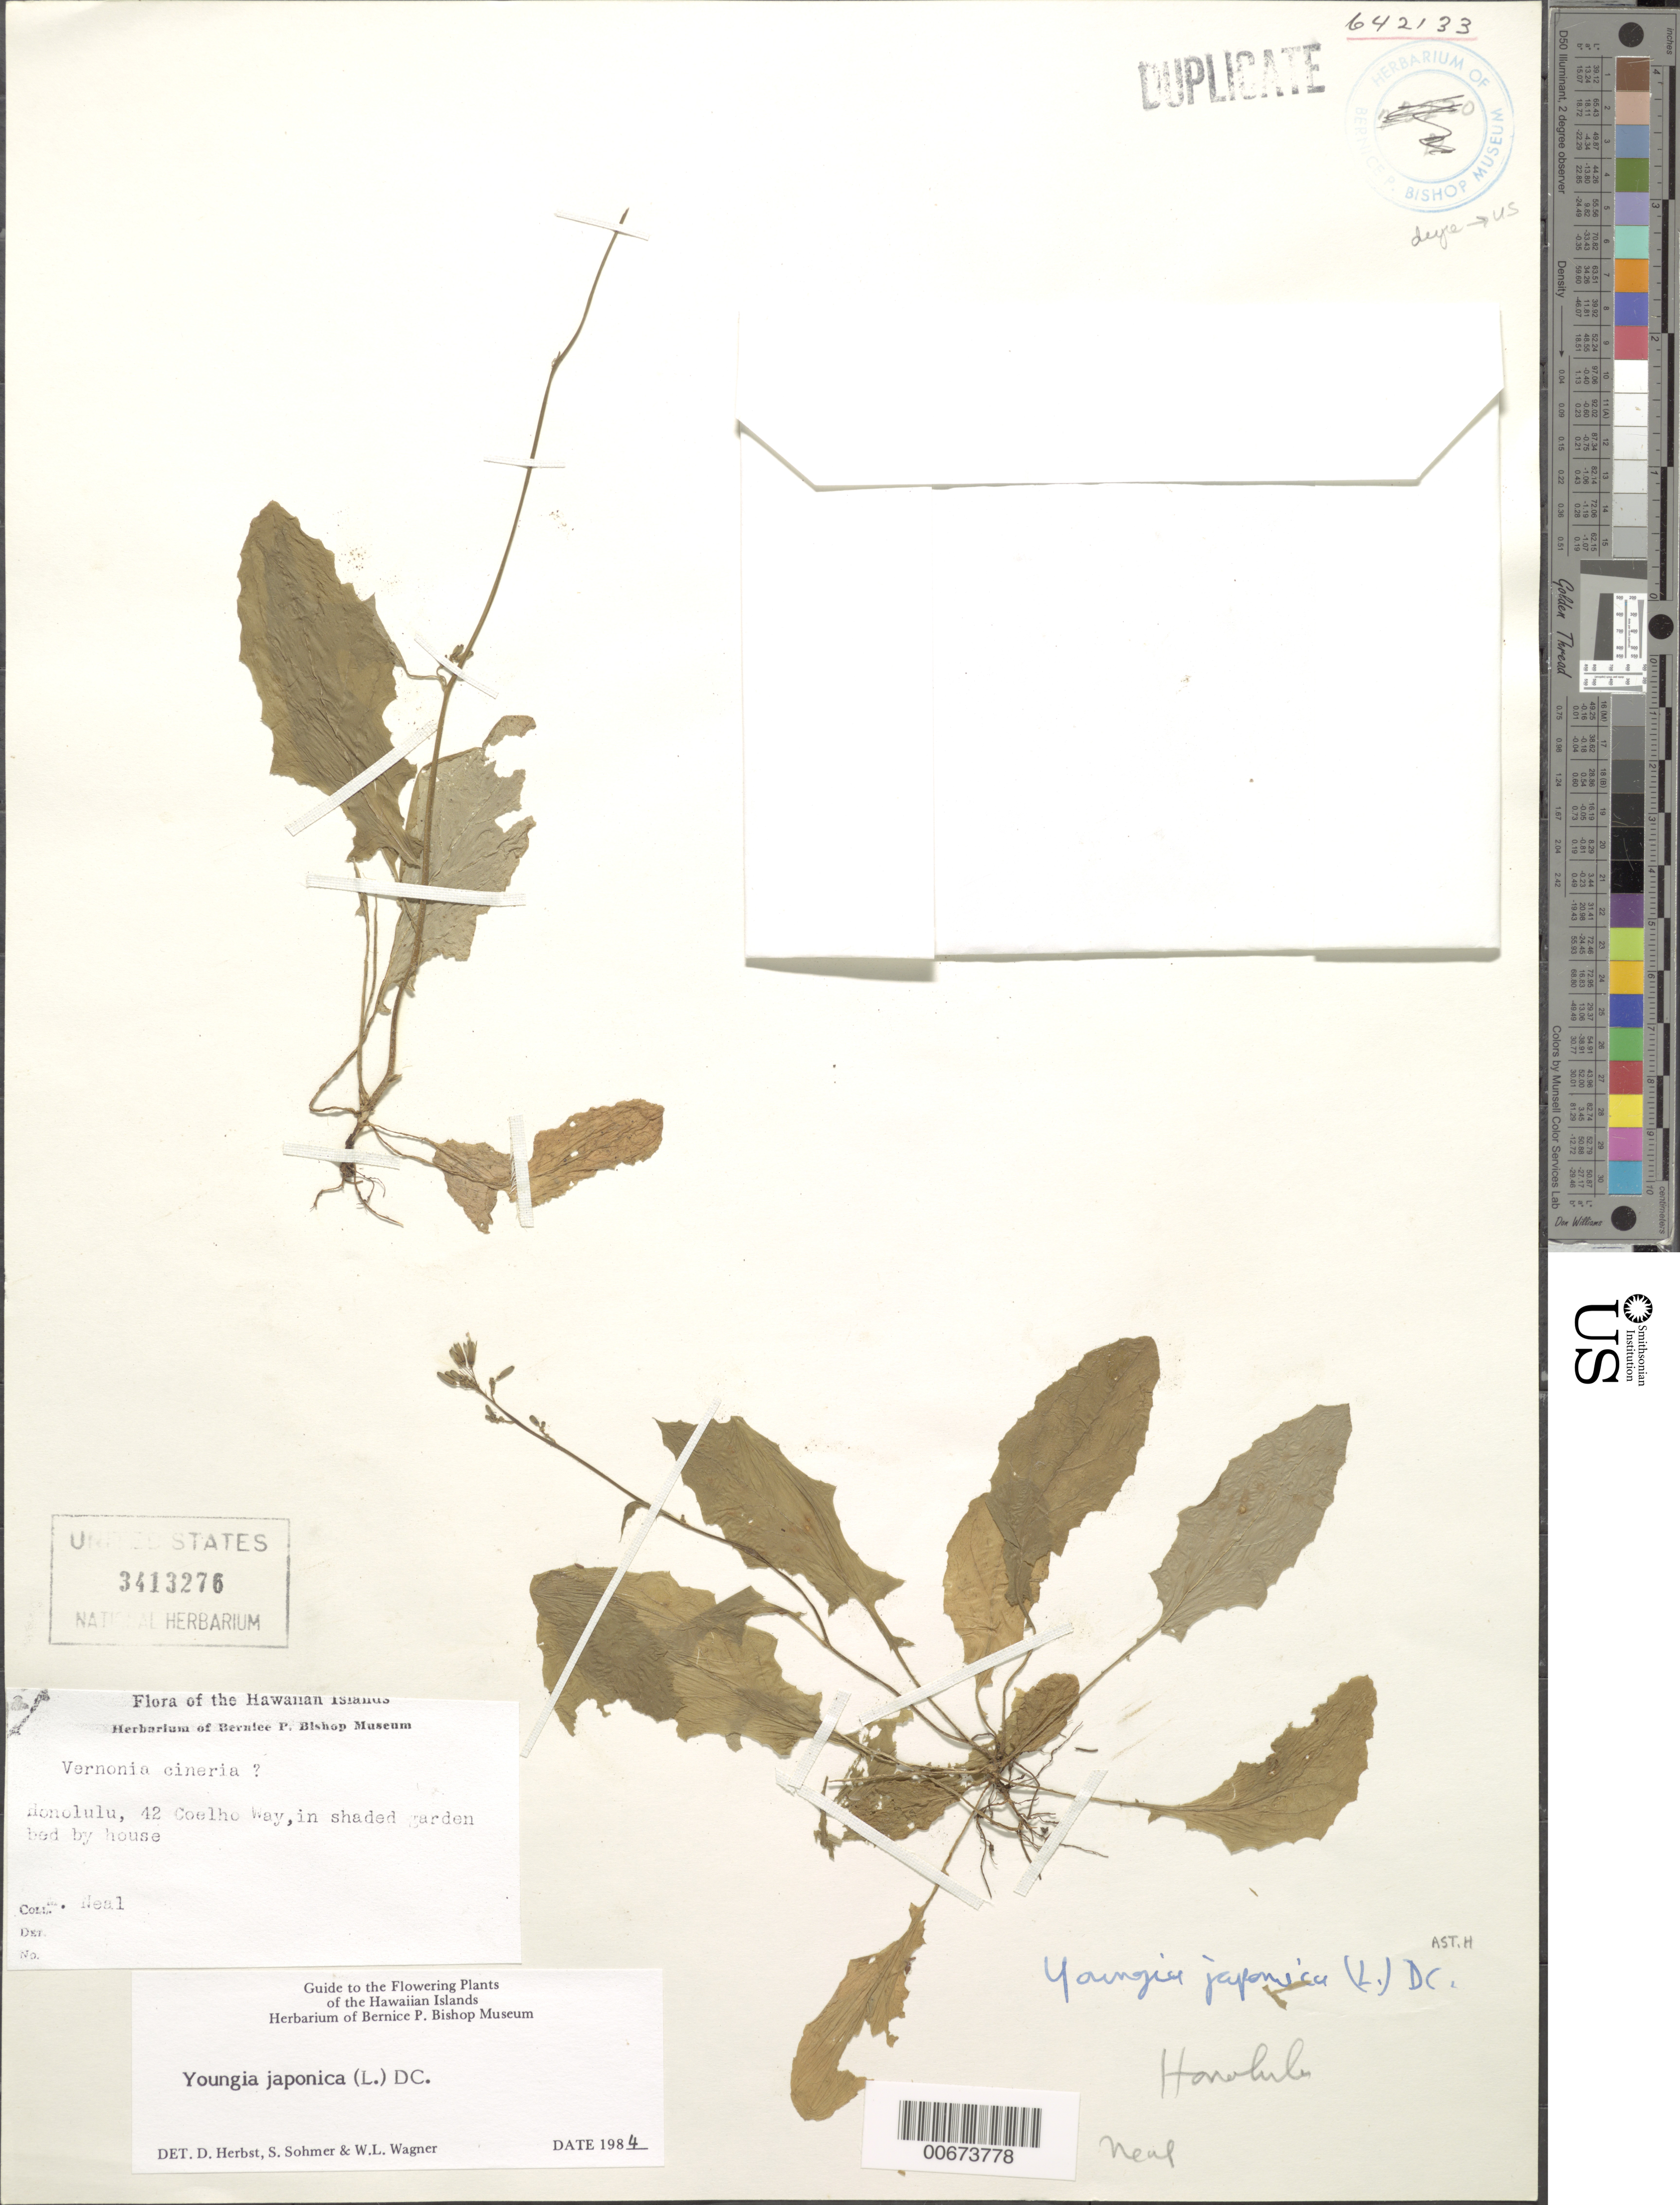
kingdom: Plantae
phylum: Tracheophyta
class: Magnoliopsida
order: Asterales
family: Asteraceae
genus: Youngia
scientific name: Youngia japonica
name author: (L.) DC.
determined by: Herbst, D. R.; Sohmer, S. H.; Wagner, W. L.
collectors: M. Neal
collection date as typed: s.d.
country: United States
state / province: Hawaii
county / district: Honolulu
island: Oahu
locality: Honolulu, 42 Coelho way, in shaded garden bed by house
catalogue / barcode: US 3413276